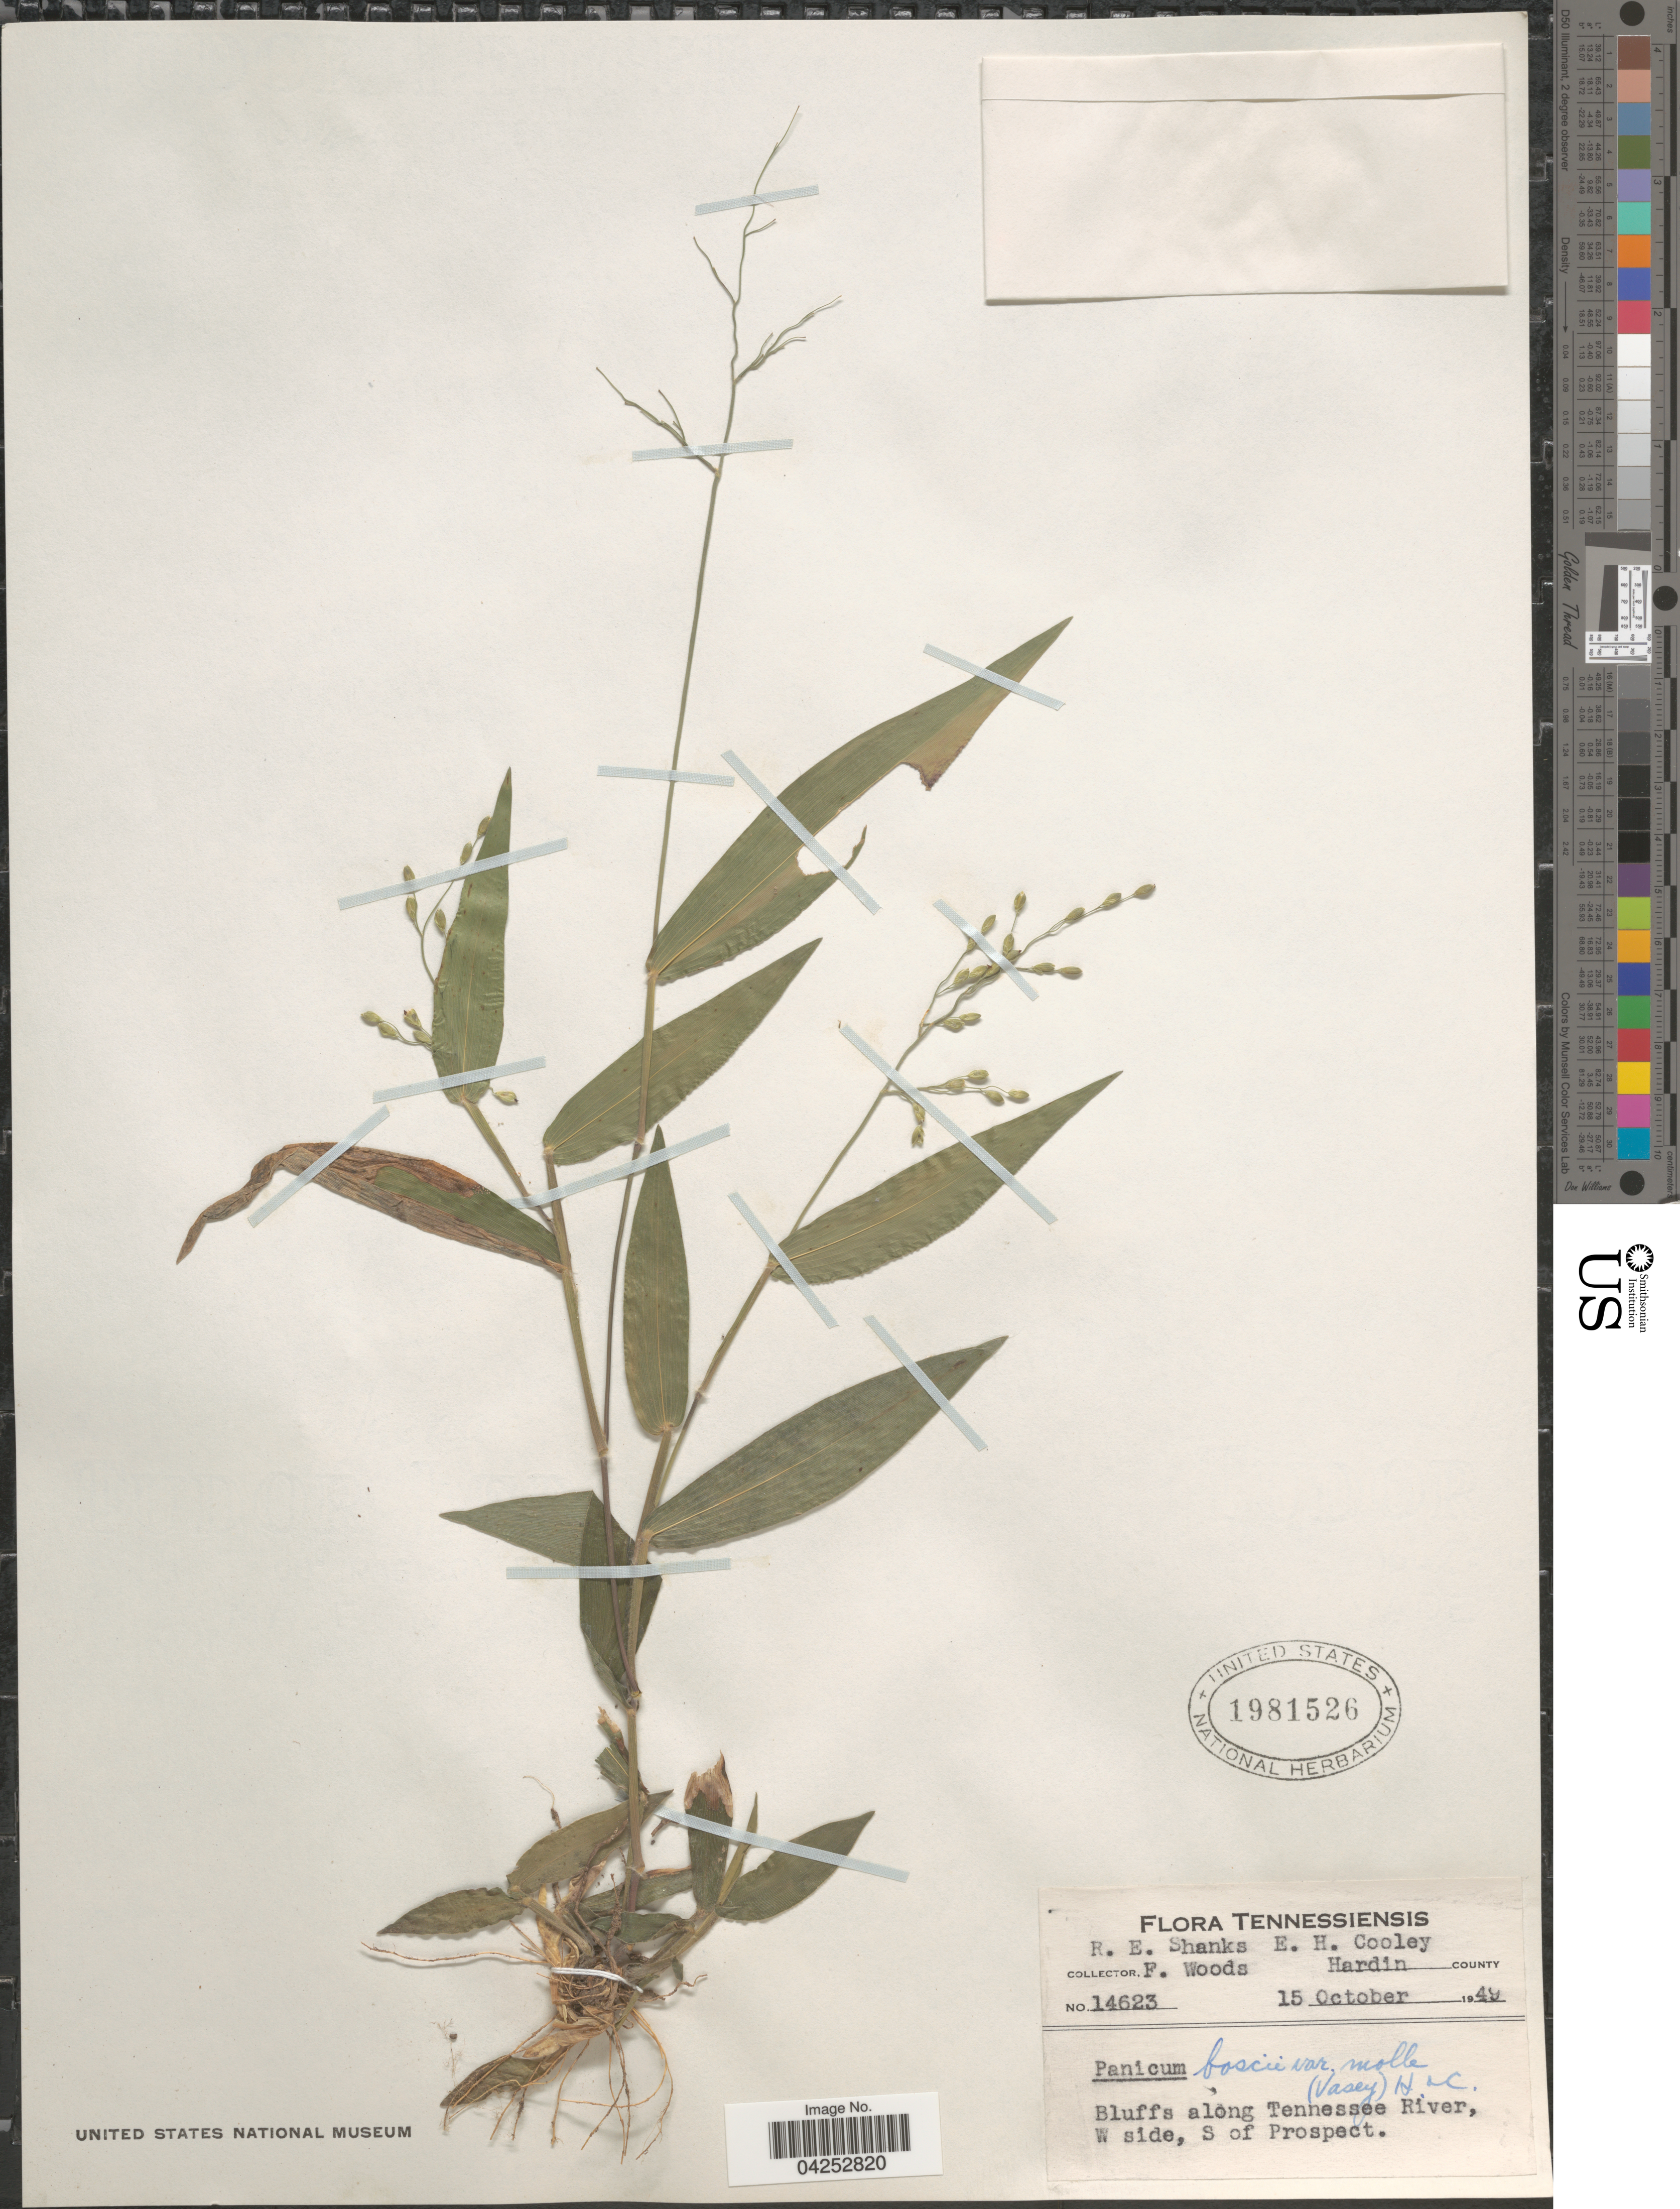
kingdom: Plantae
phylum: Tracheophyta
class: Liliopsida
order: Poales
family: Poaceae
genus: Dichanthelium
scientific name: Dichanthelium boscii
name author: (Poir.) Gould & C.A. Clark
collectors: R. Shanks, E. H. Cooley & F. Woods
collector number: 14623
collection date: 1949-10-15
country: United States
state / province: Tennessee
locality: Hardin County. Bluffs along Tennessee River, W side, S of Prospect.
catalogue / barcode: US 1981526